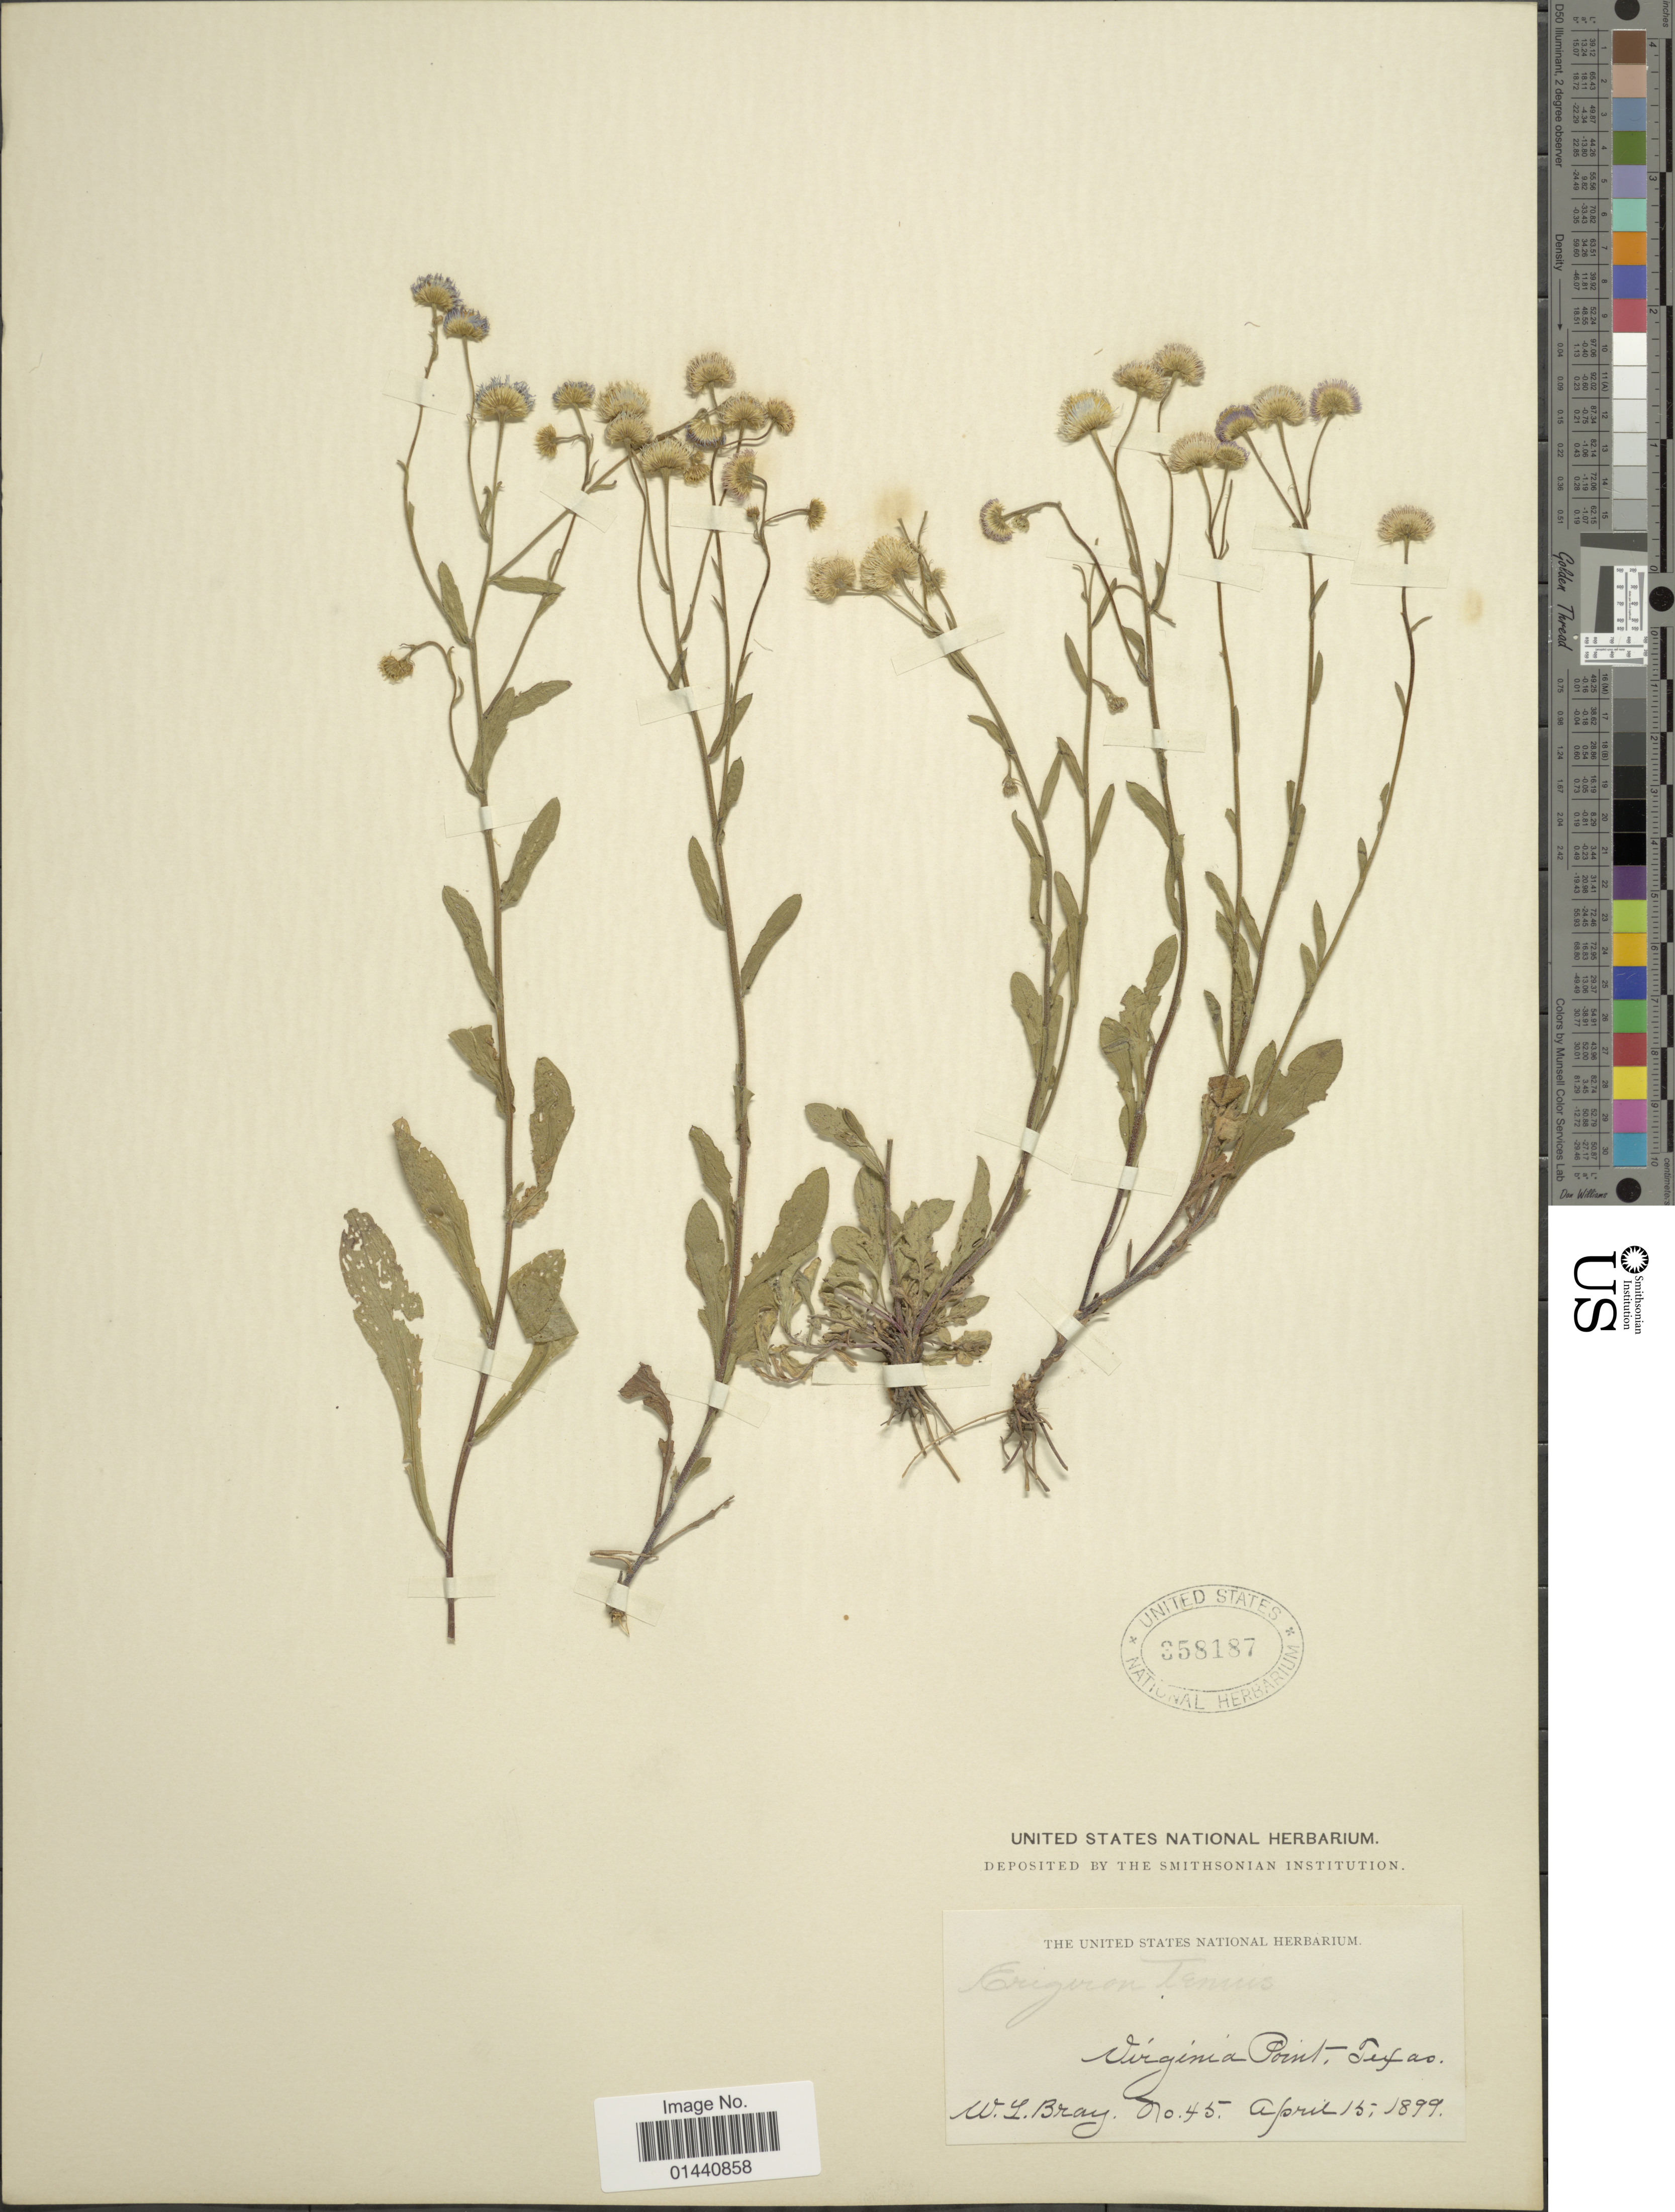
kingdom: Plantae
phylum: Tracheophyta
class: Magnoliopsida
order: Asterales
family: Asteraceae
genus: Erigeron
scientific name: Erigeron tenuis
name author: Torr. & A. Gray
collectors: W. L. Bray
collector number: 45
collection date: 1899-04-15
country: United States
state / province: Texas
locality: Virginia Point.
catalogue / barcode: US 358187